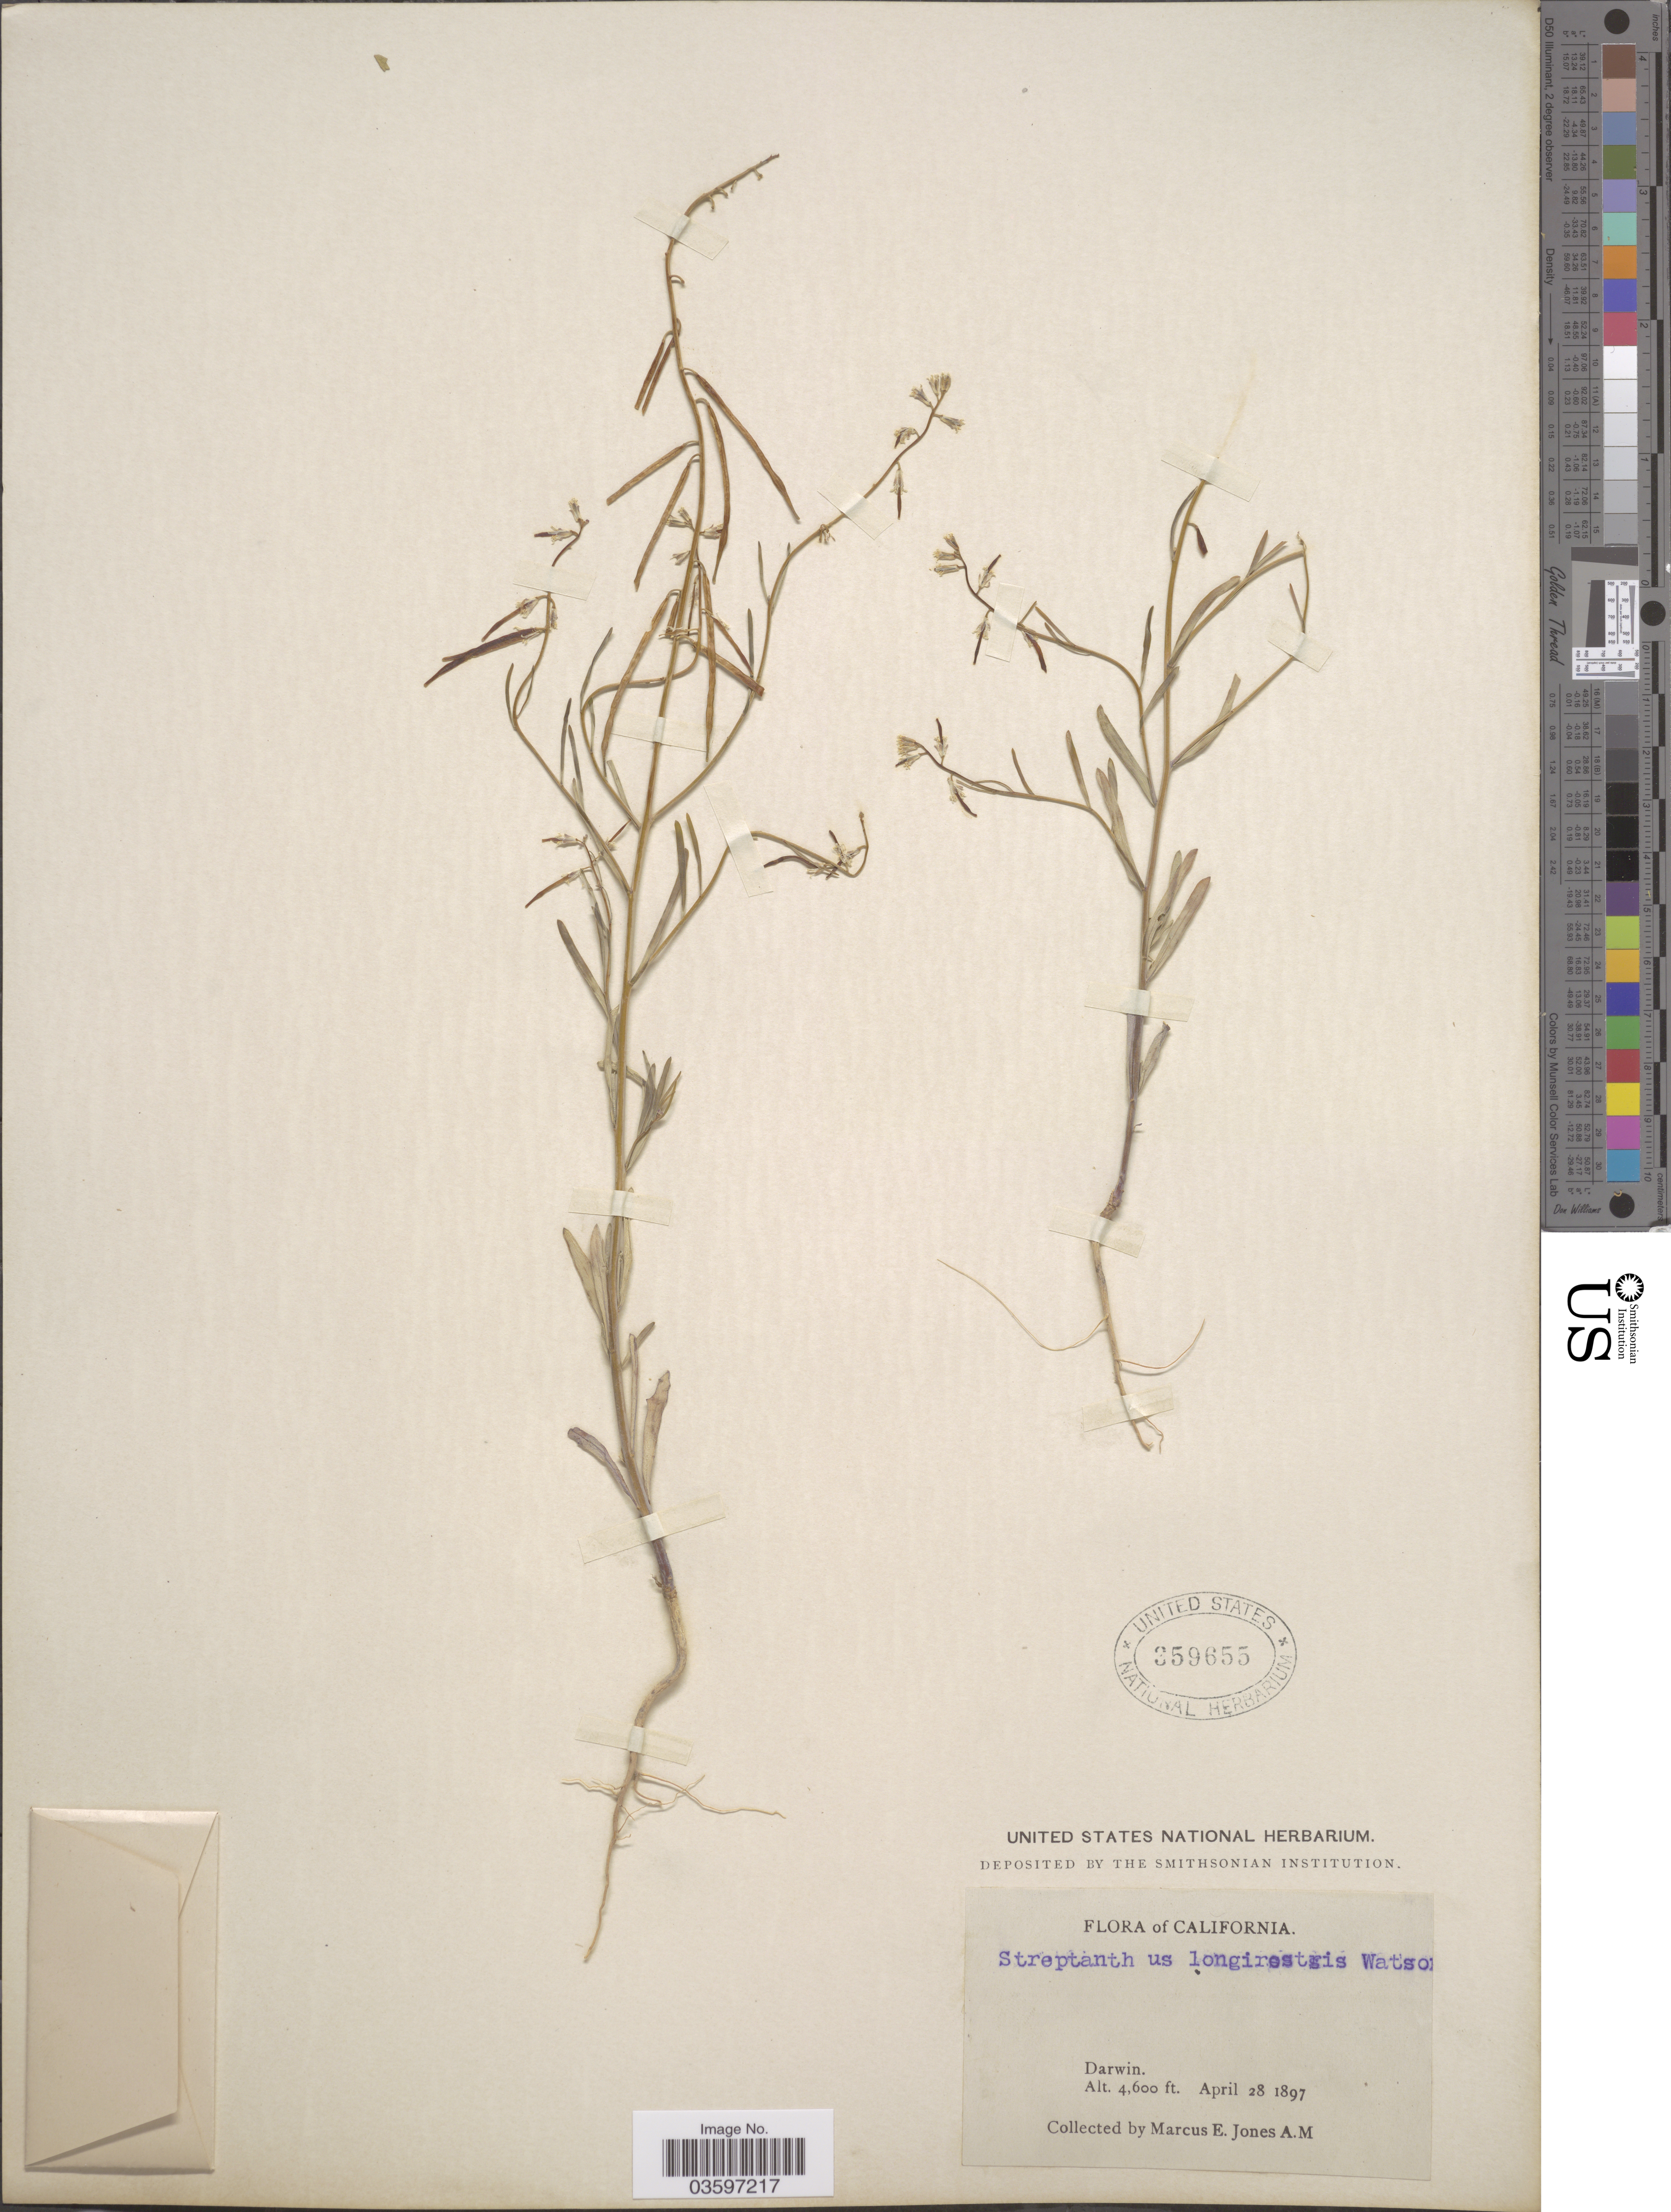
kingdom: Plantae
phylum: Tracheophyta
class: Magnoliopsida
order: Brassicales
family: Brassicaceae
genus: Streptanthella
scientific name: Streptanthella longirostris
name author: (S. Watson) Rydb.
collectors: M. E. Jones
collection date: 1897-04-28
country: United States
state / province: California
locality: Darwin.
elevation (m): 1402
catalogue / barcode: US 359655